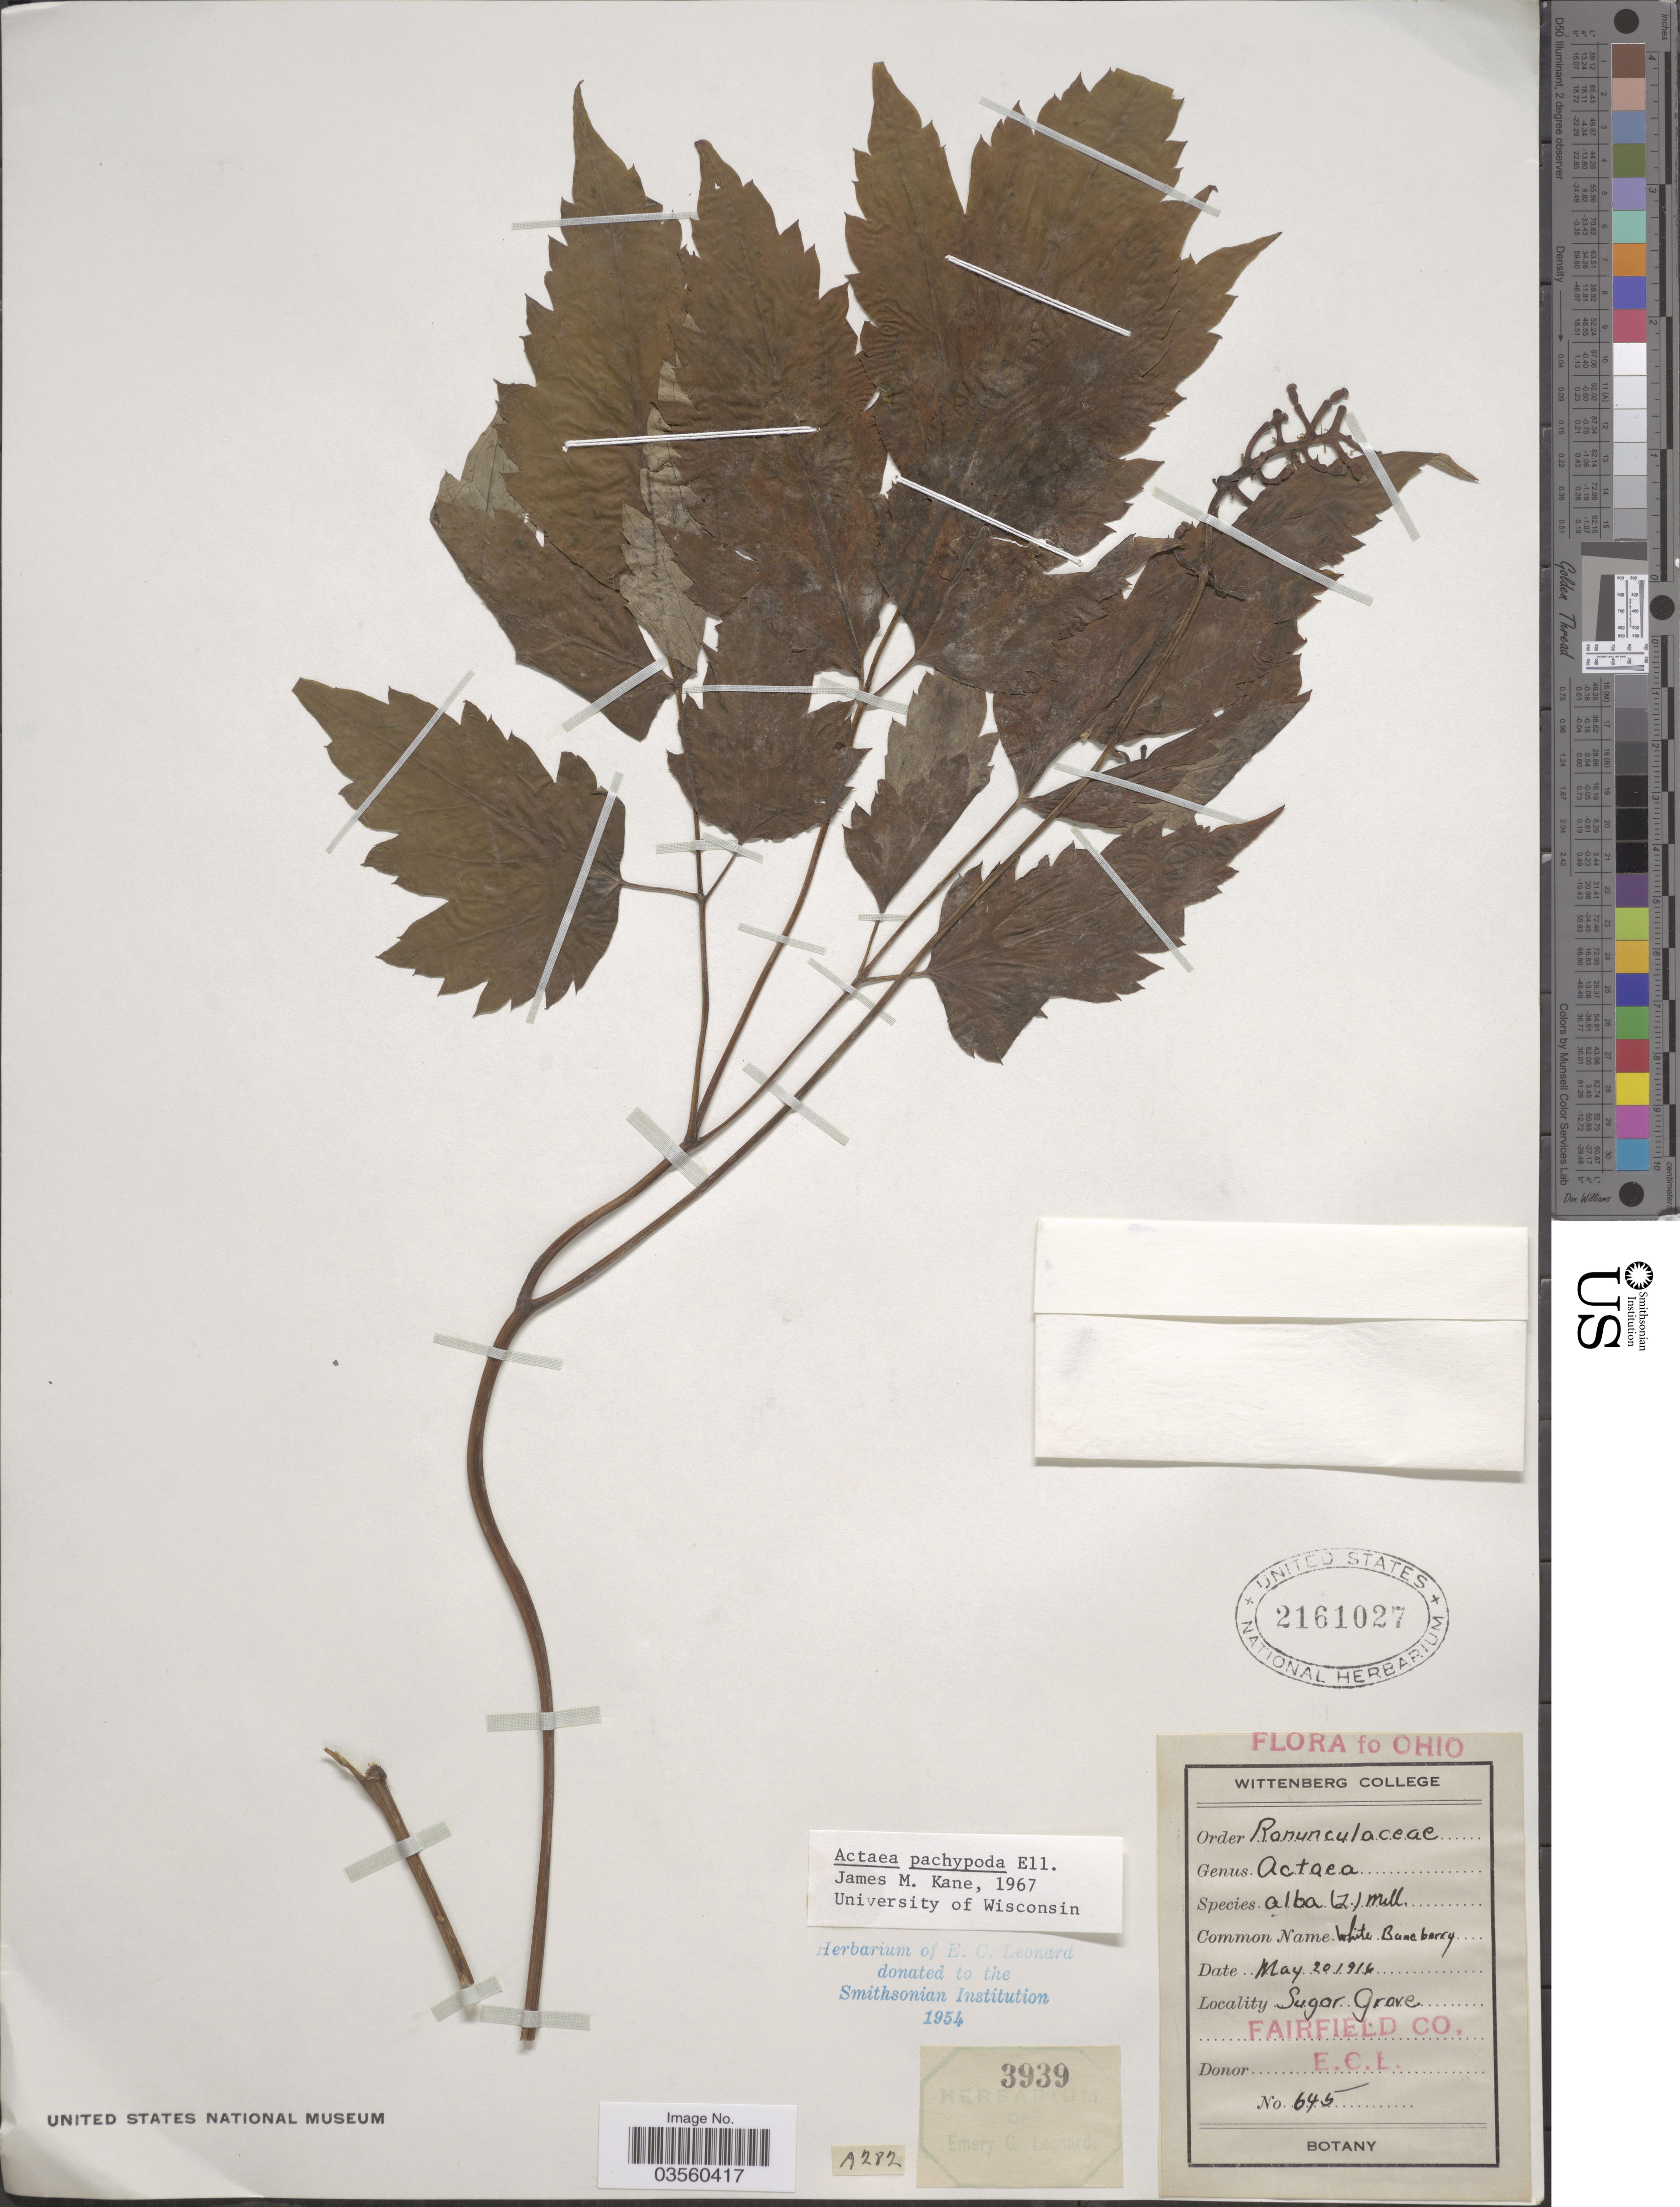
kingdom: Plantae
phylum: Tracheophyta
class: Magnoliopsida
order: Ranunculales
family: Ranunculaceae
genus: Actaea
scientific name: Actaea pachypoda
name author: Elliott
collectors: E. C. Leonard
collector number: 645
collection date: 1916-05-20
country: United States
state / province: Ohio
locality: Sugar Grove. Fairfield Co.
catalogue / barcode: US 2161027